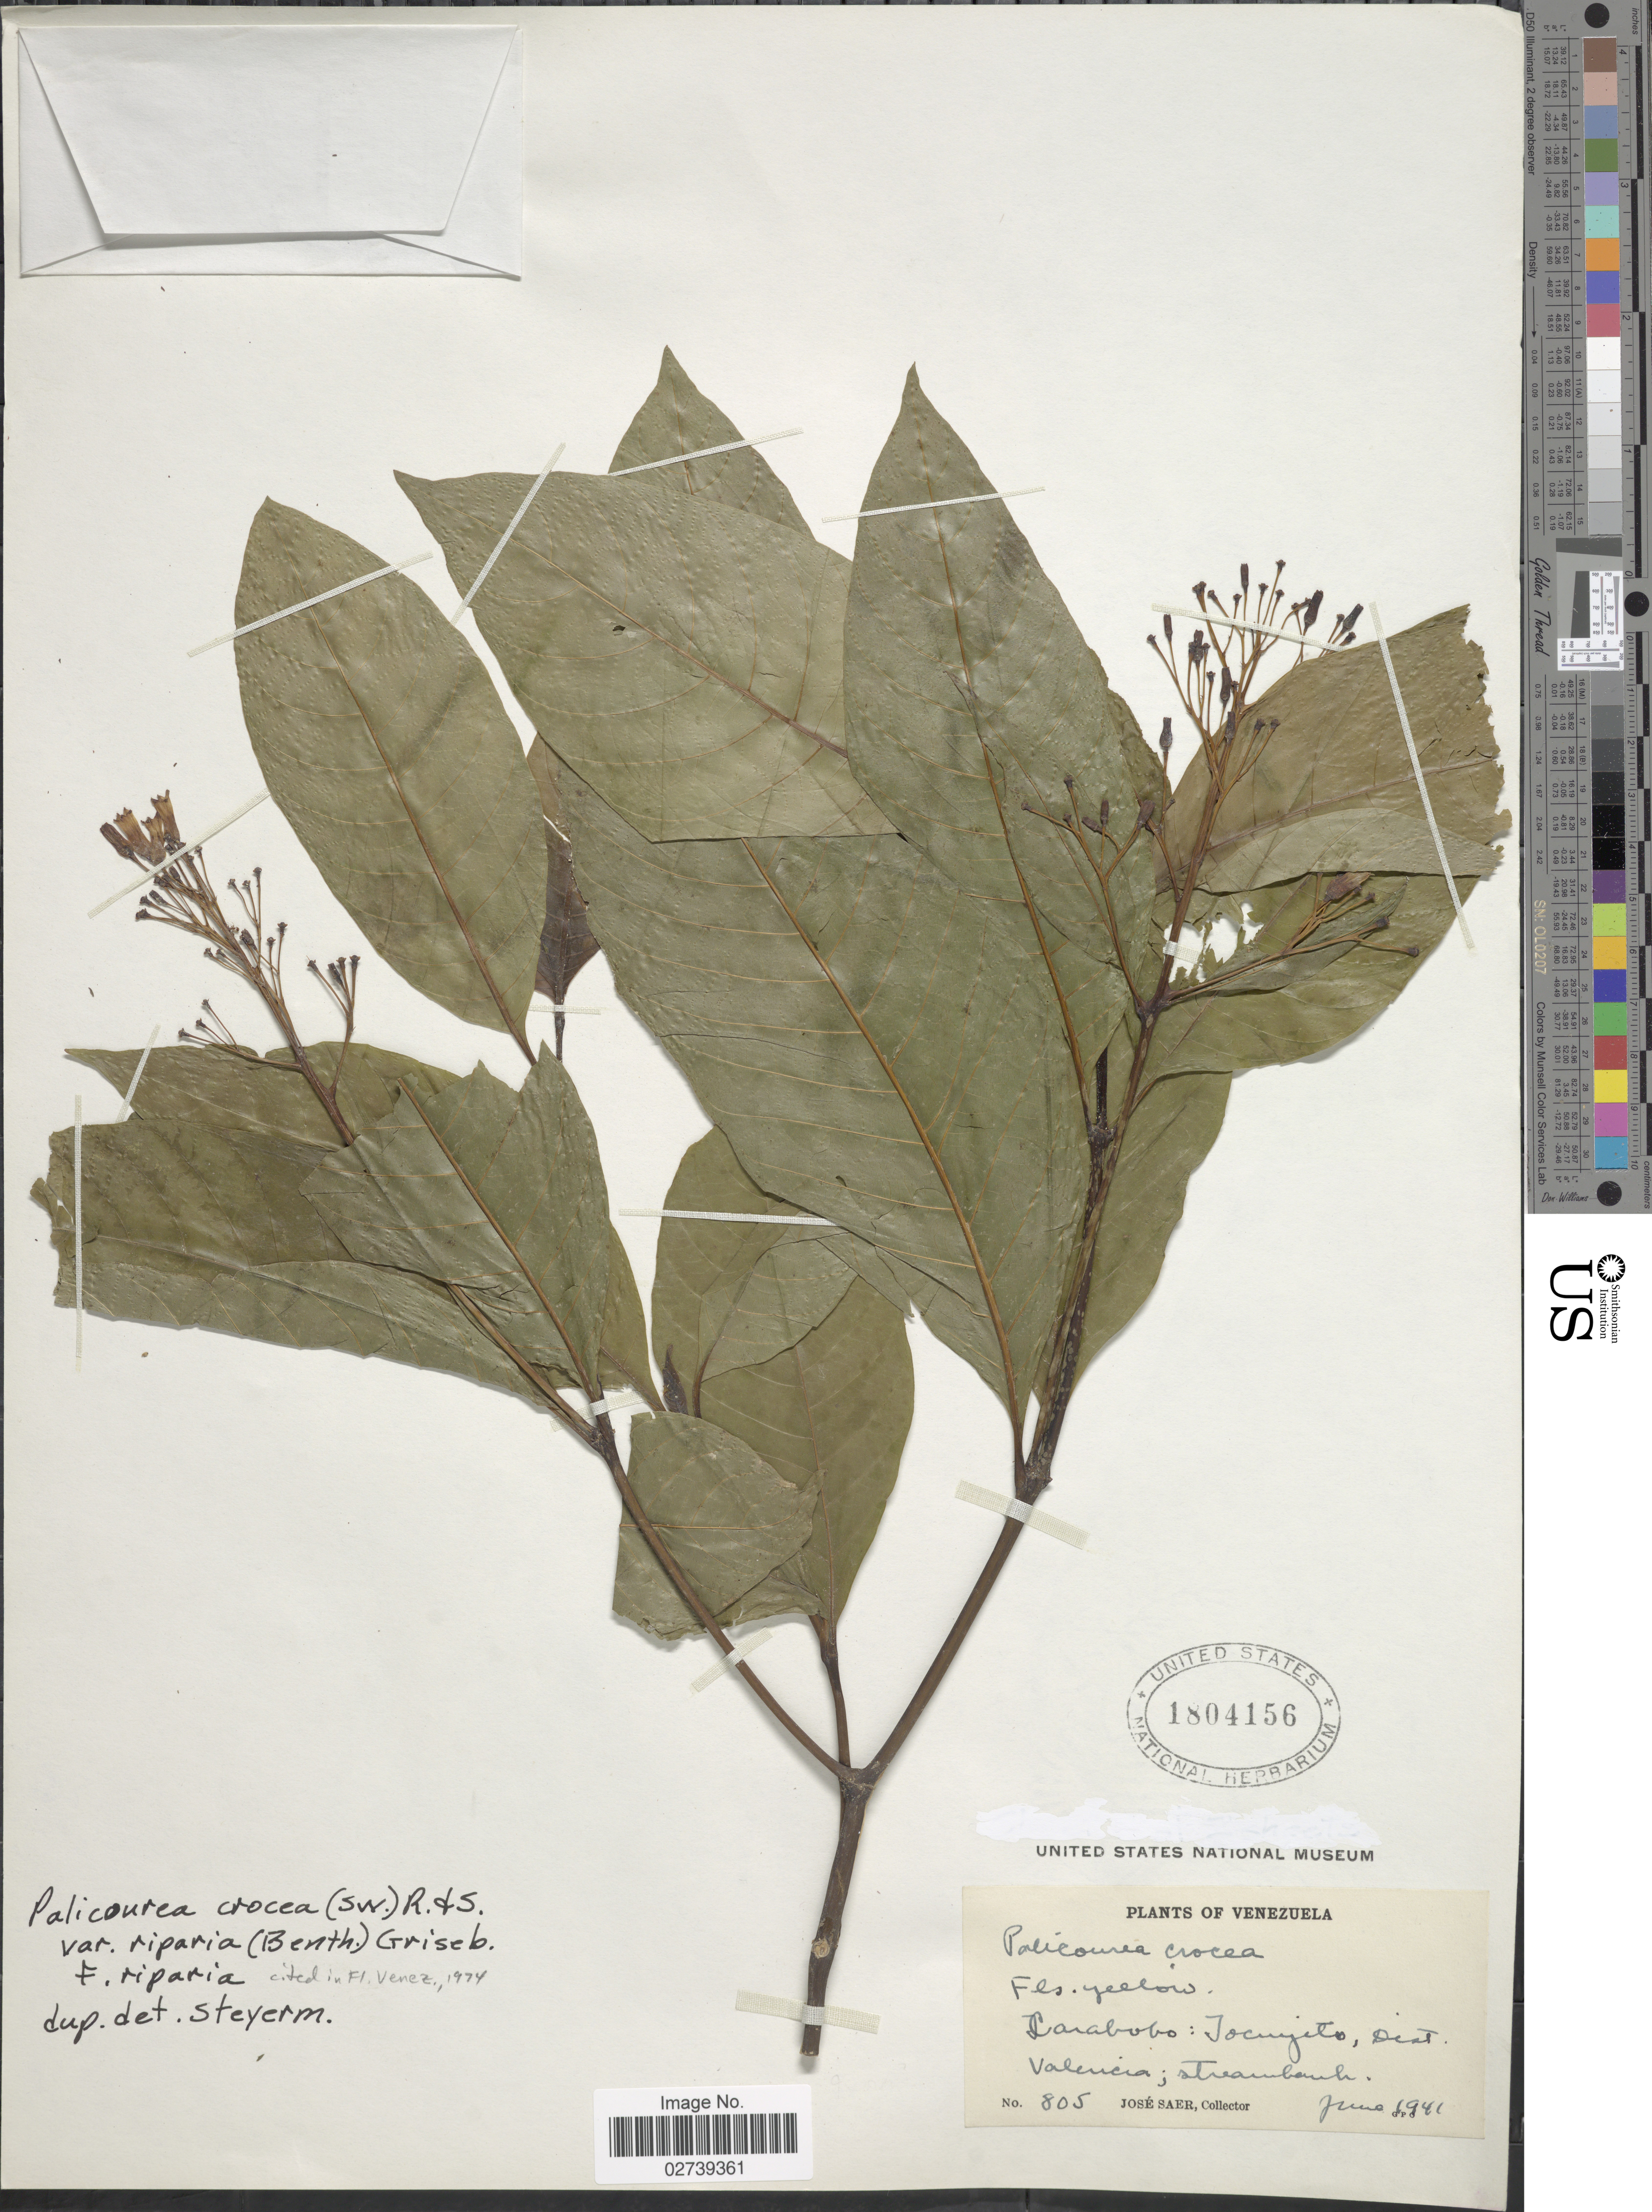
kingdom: Plantae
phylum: Tracheophyta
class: Magnoliopsida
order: Gentianales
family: Rubiaceae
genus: Palicourea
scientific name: Palicourea crocea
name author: (Sw.) Schult.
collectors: J. Saer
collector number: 805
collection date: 1941-06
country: Venezuela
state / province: Carabobo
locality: Jocuyito, Dist. Valencia; streambank.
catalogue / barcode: US 1804156